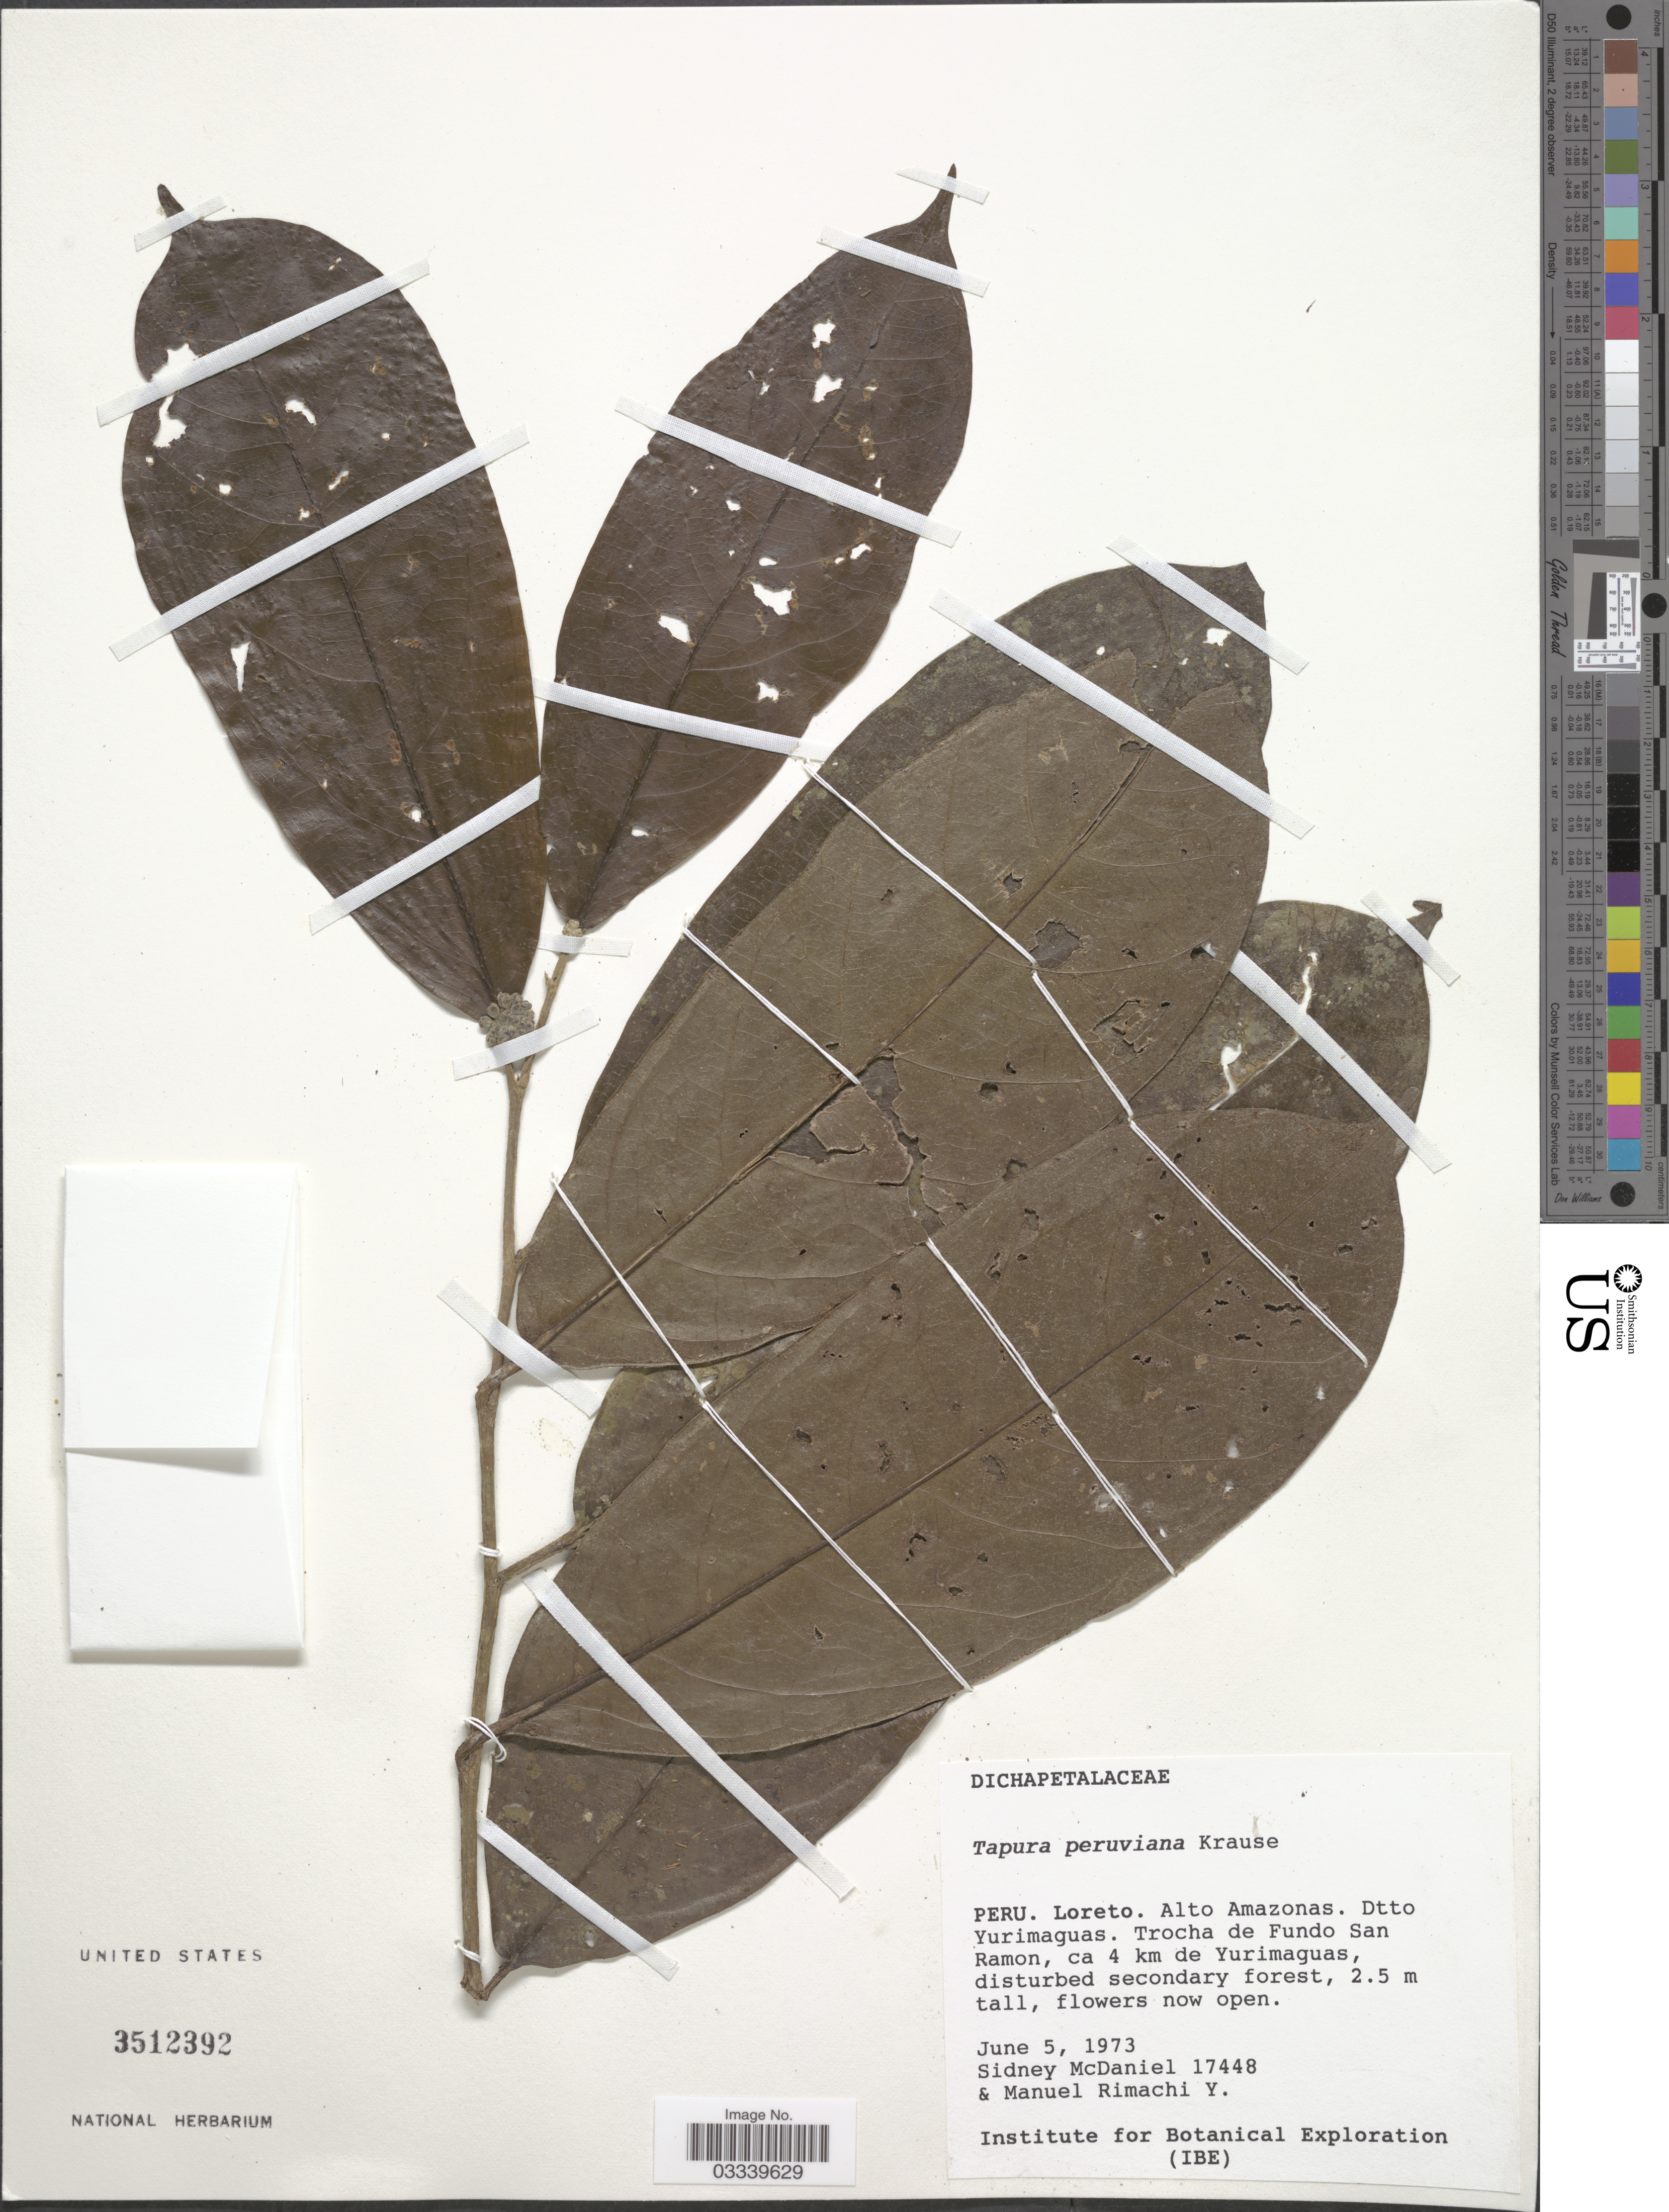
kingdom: Plantae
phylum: Tracheophyta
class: Magnoliopsida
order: Malpighiales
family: Dichapetalaceae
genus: Tapura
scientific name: Tapura coriacea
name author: J.F. Macbr.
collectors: S. McDaniel & M. Rimachi Y.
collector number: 17448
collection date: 1973-06-05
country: Peru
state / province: Loreto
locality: Alto Amazonas. Dtto. Yurimaguas. Trocha de Fundo San Ramon, ca 4 km de Yurimaguas.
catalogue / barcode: US 3512392